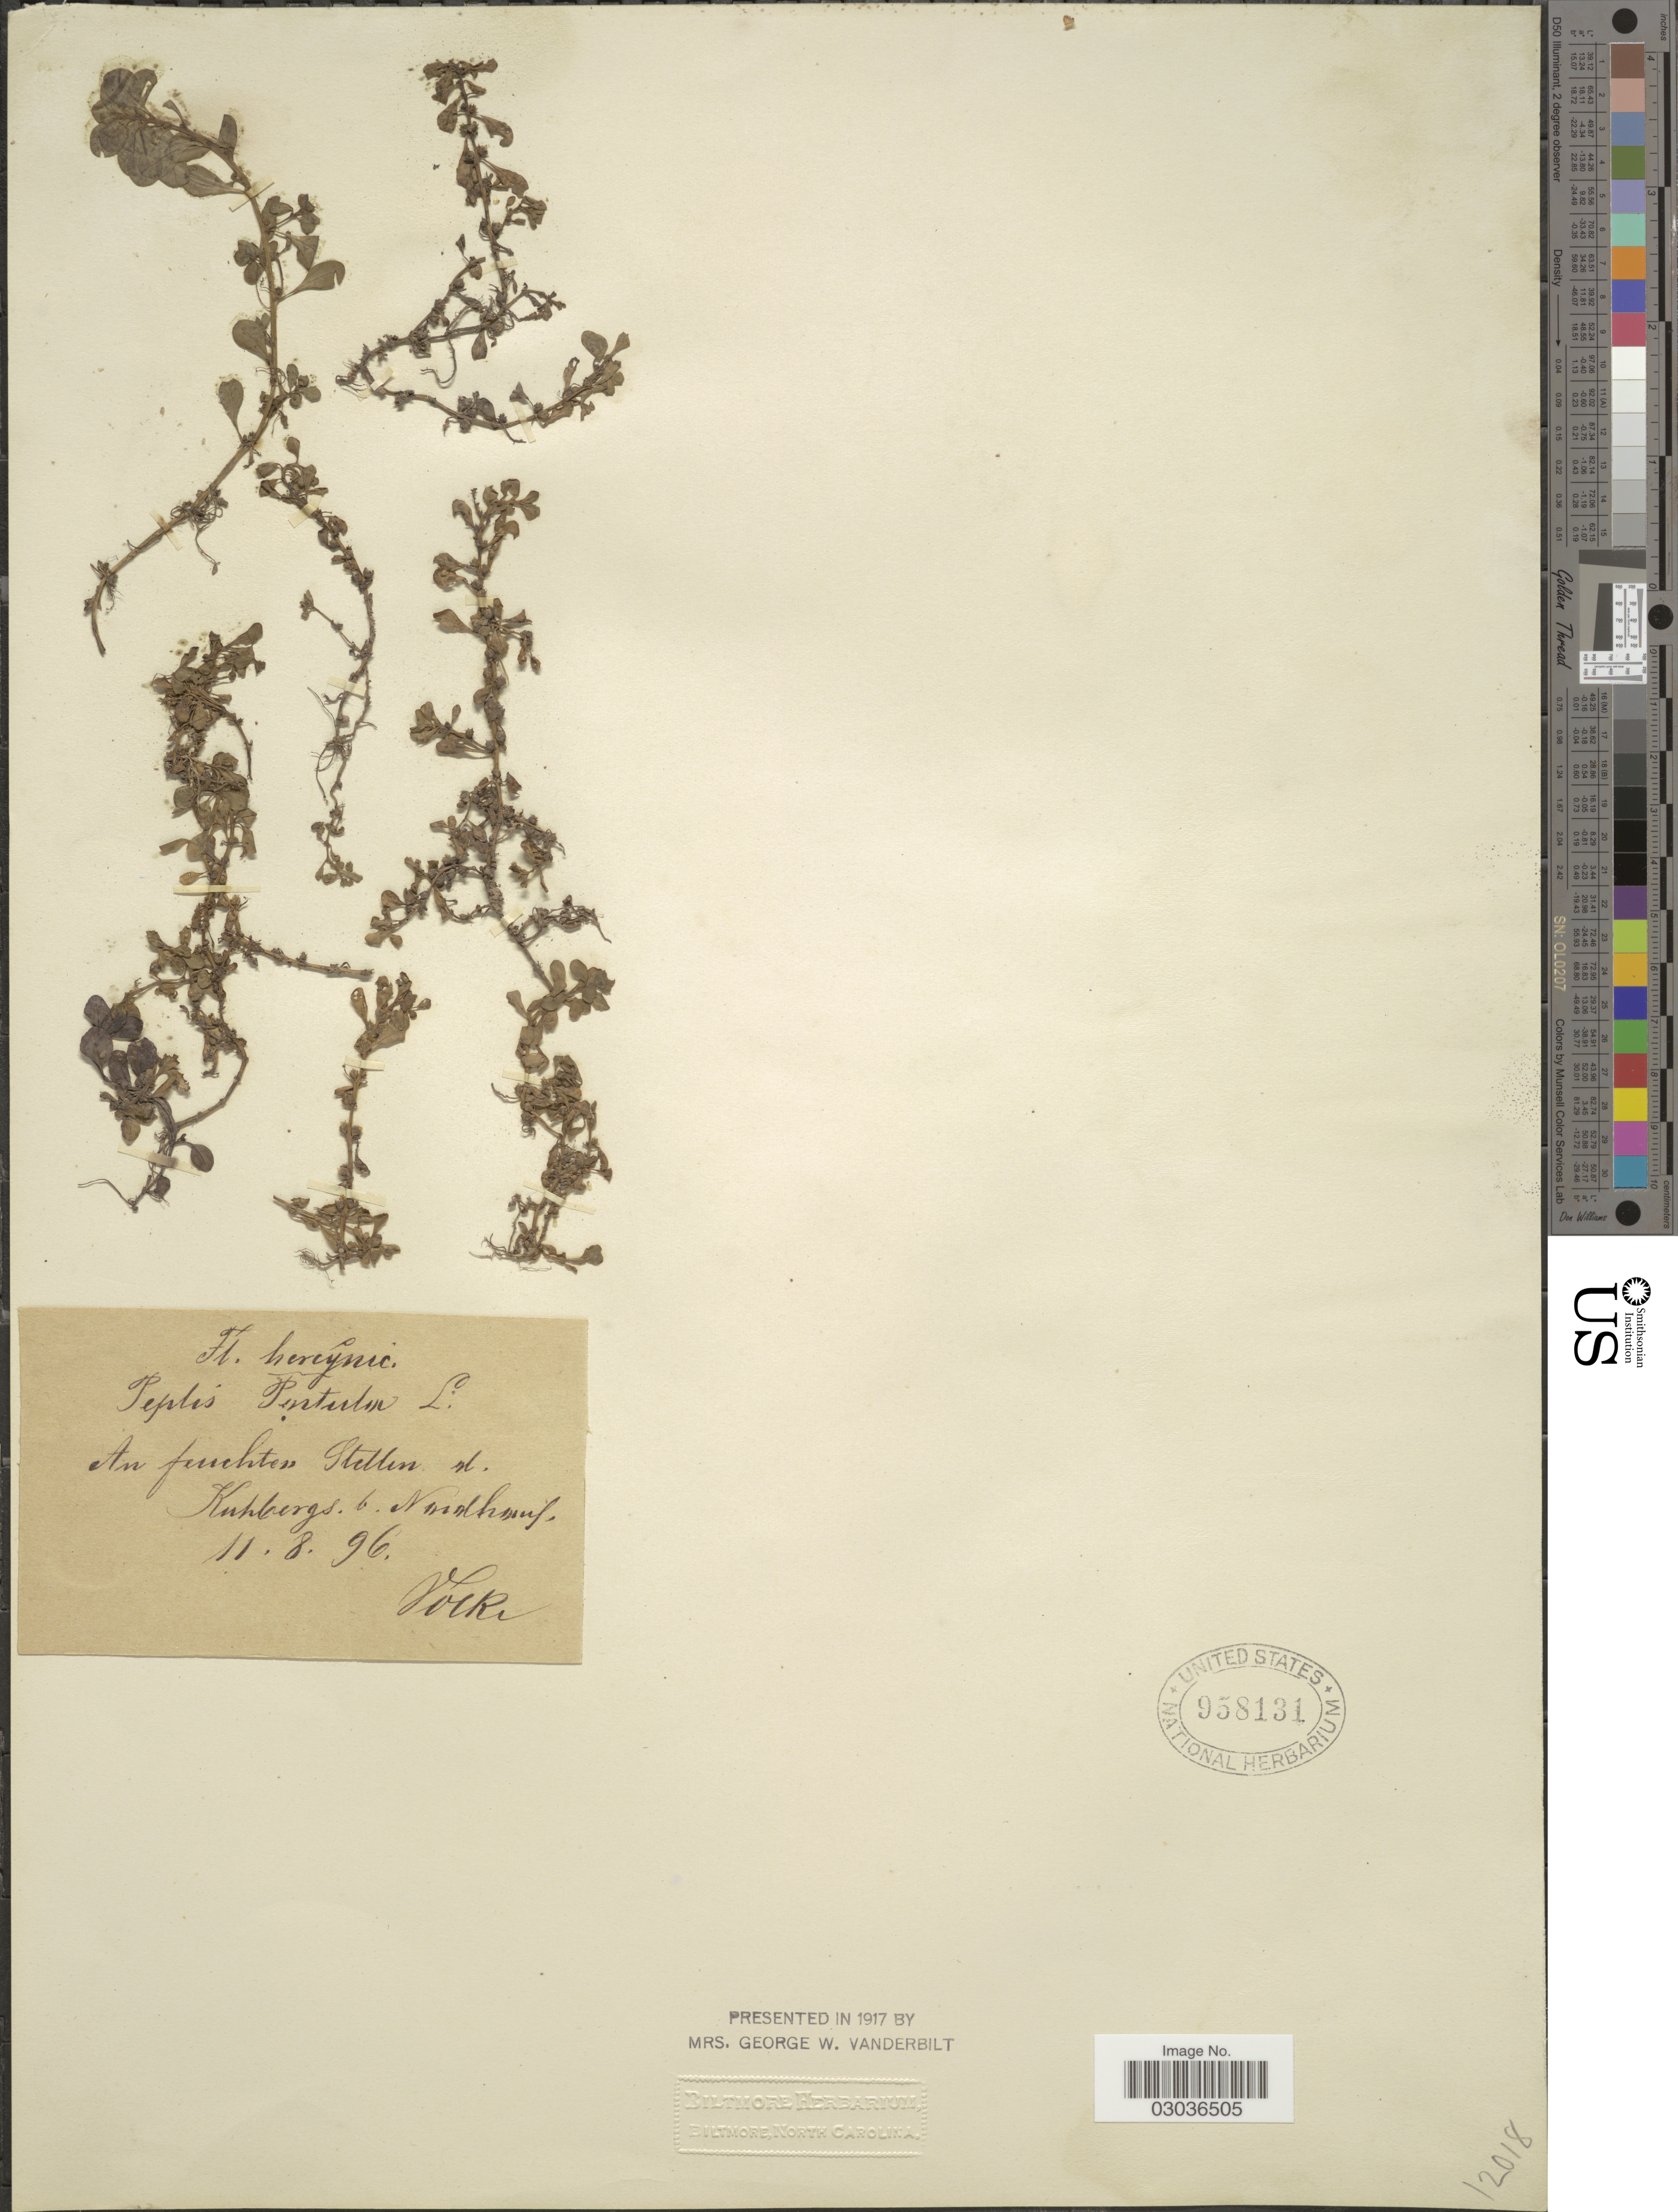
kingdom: Plantae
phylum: Tracheophyta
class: Magnoliopsida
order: Myrtales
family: Lythraceae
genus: Lythrum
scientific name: Lythrum portula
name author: (L.) D.A. Webb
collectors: -. Volk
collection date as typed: Transcribed d/m/y: 11/8/96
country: Germany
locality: Kuhbergs. b. Nordhaus.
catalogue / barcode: US 958131